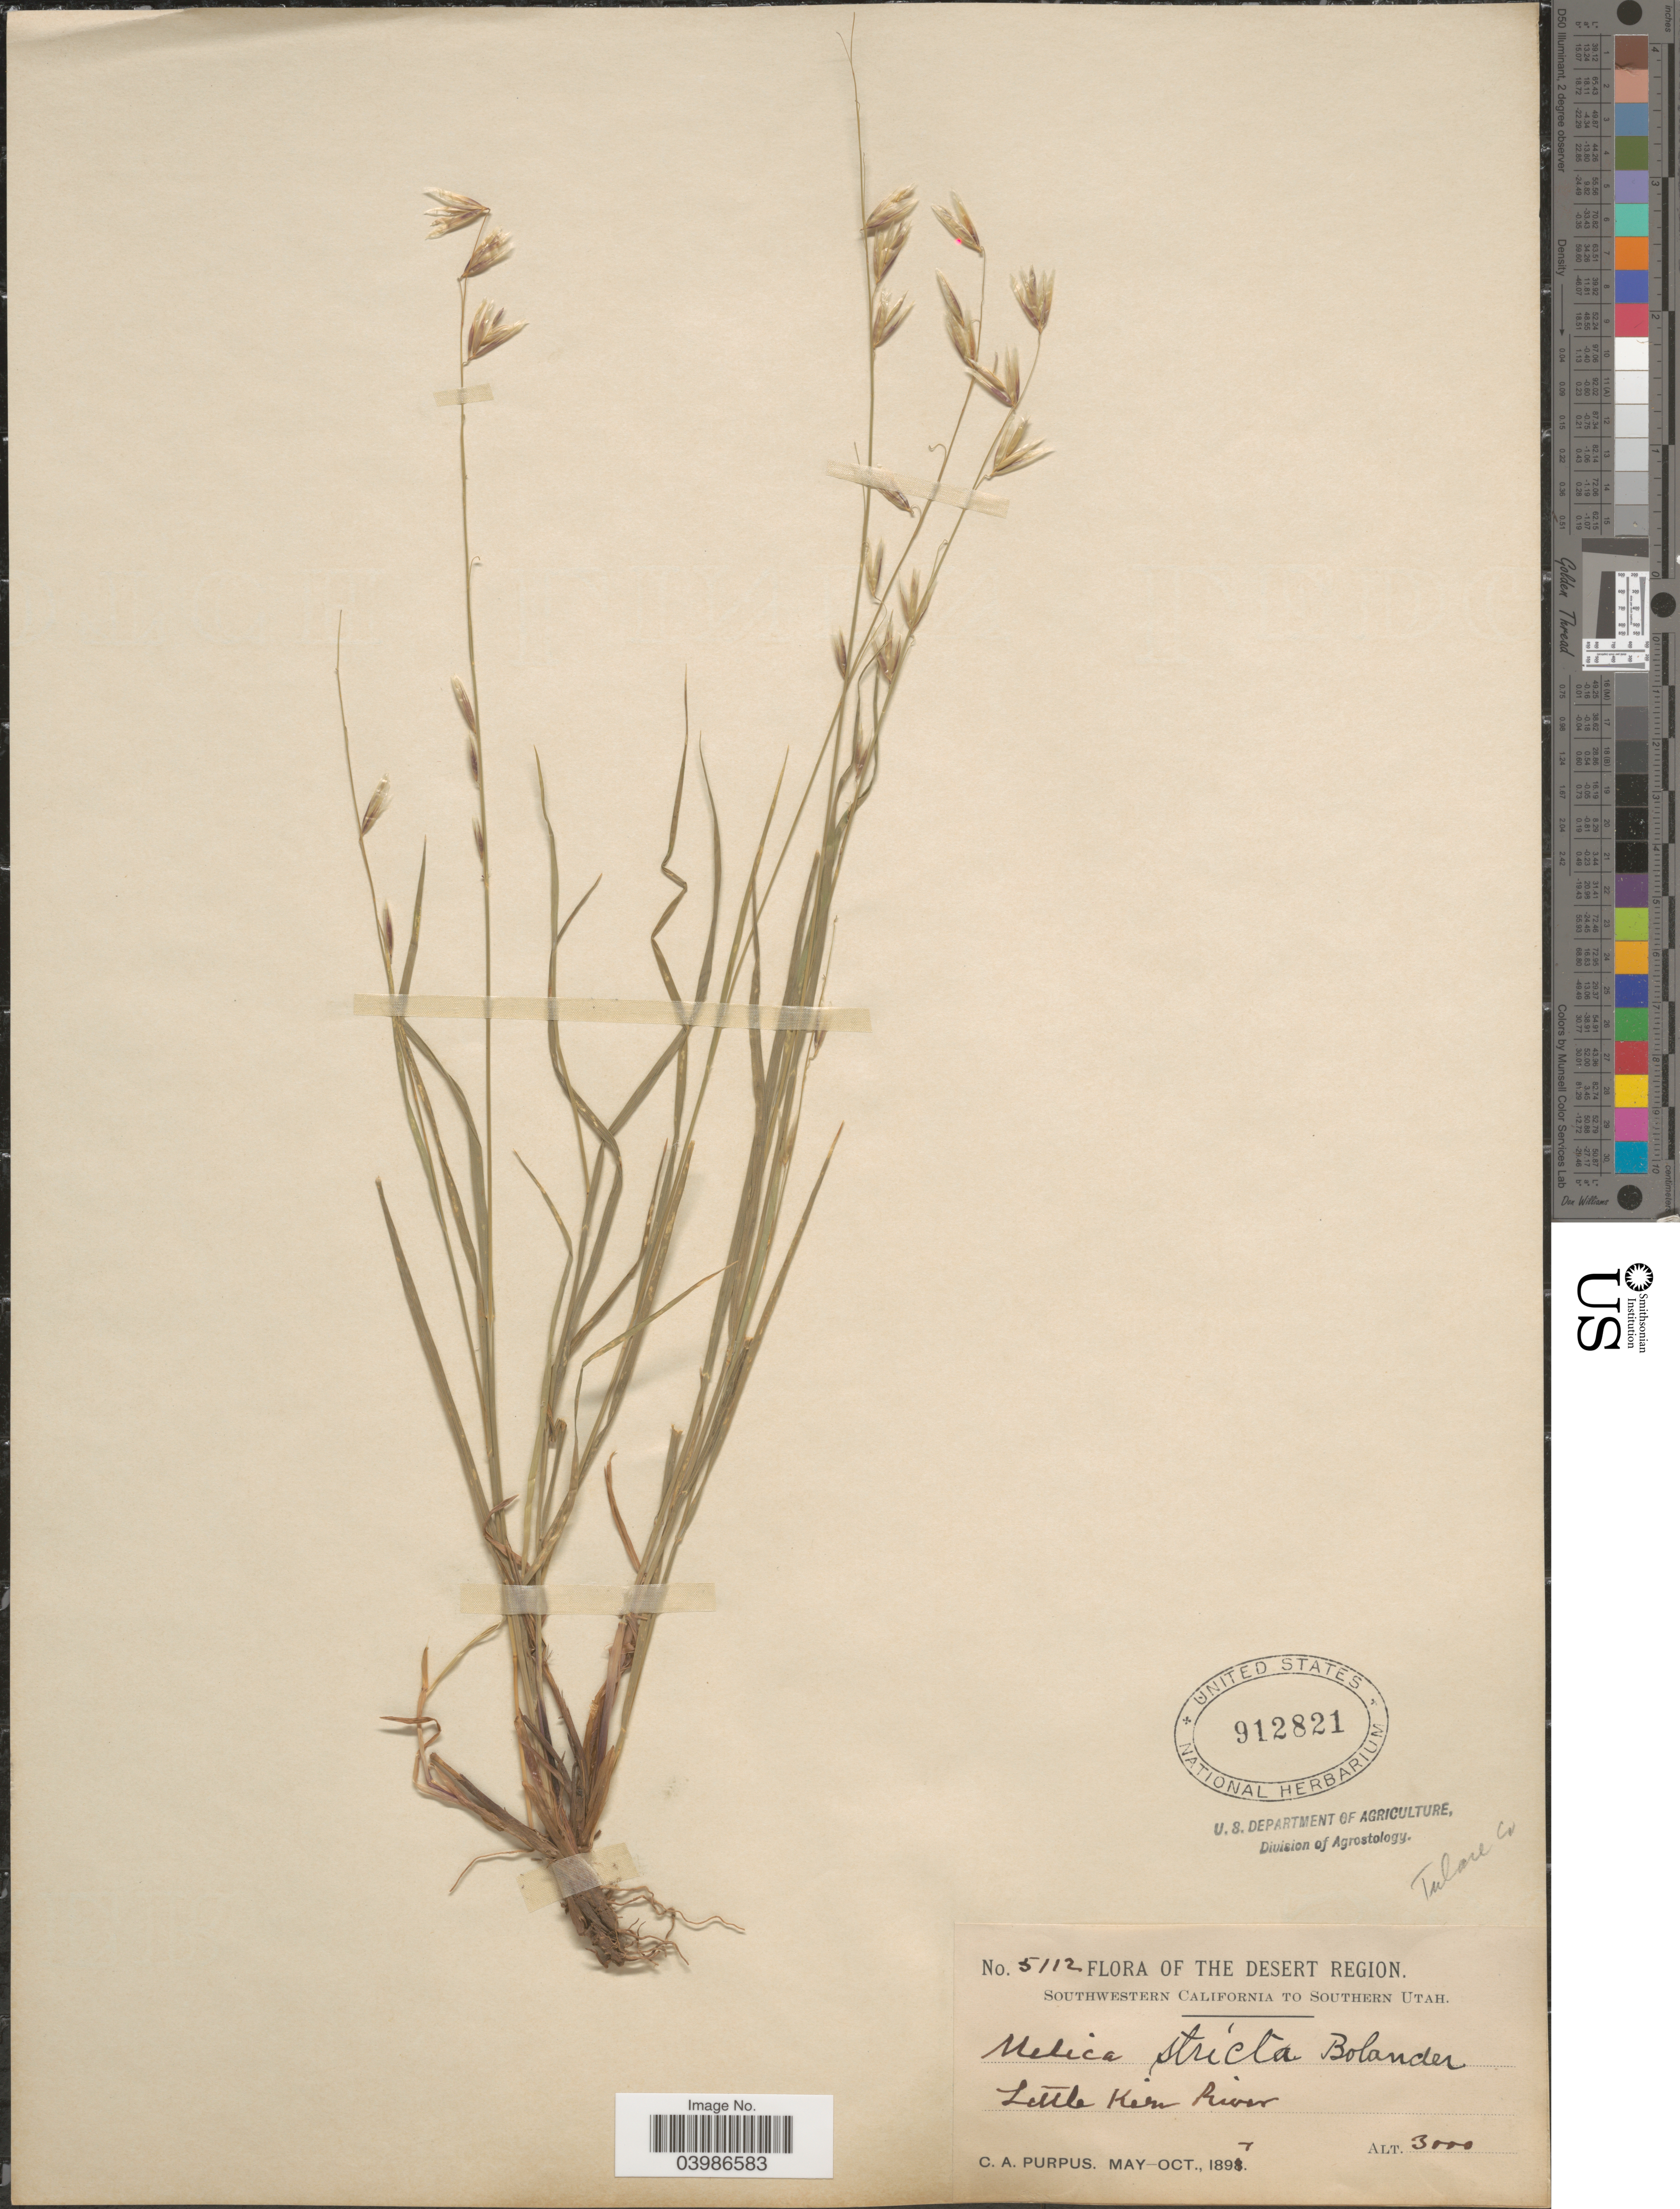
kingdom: Plantae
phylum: Tracheophyta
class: Liliopsida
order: Poales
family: Poaceae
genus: Melica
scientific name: Melica stricta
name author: Bol.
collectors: C. A. Purpus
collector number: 5112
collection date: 1897-05/1897-10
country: United States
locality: Tulare Co. The Desert Region. Southwestern California to Southern Utah [unsure placement] Little Kern River.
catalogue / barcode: US 912821